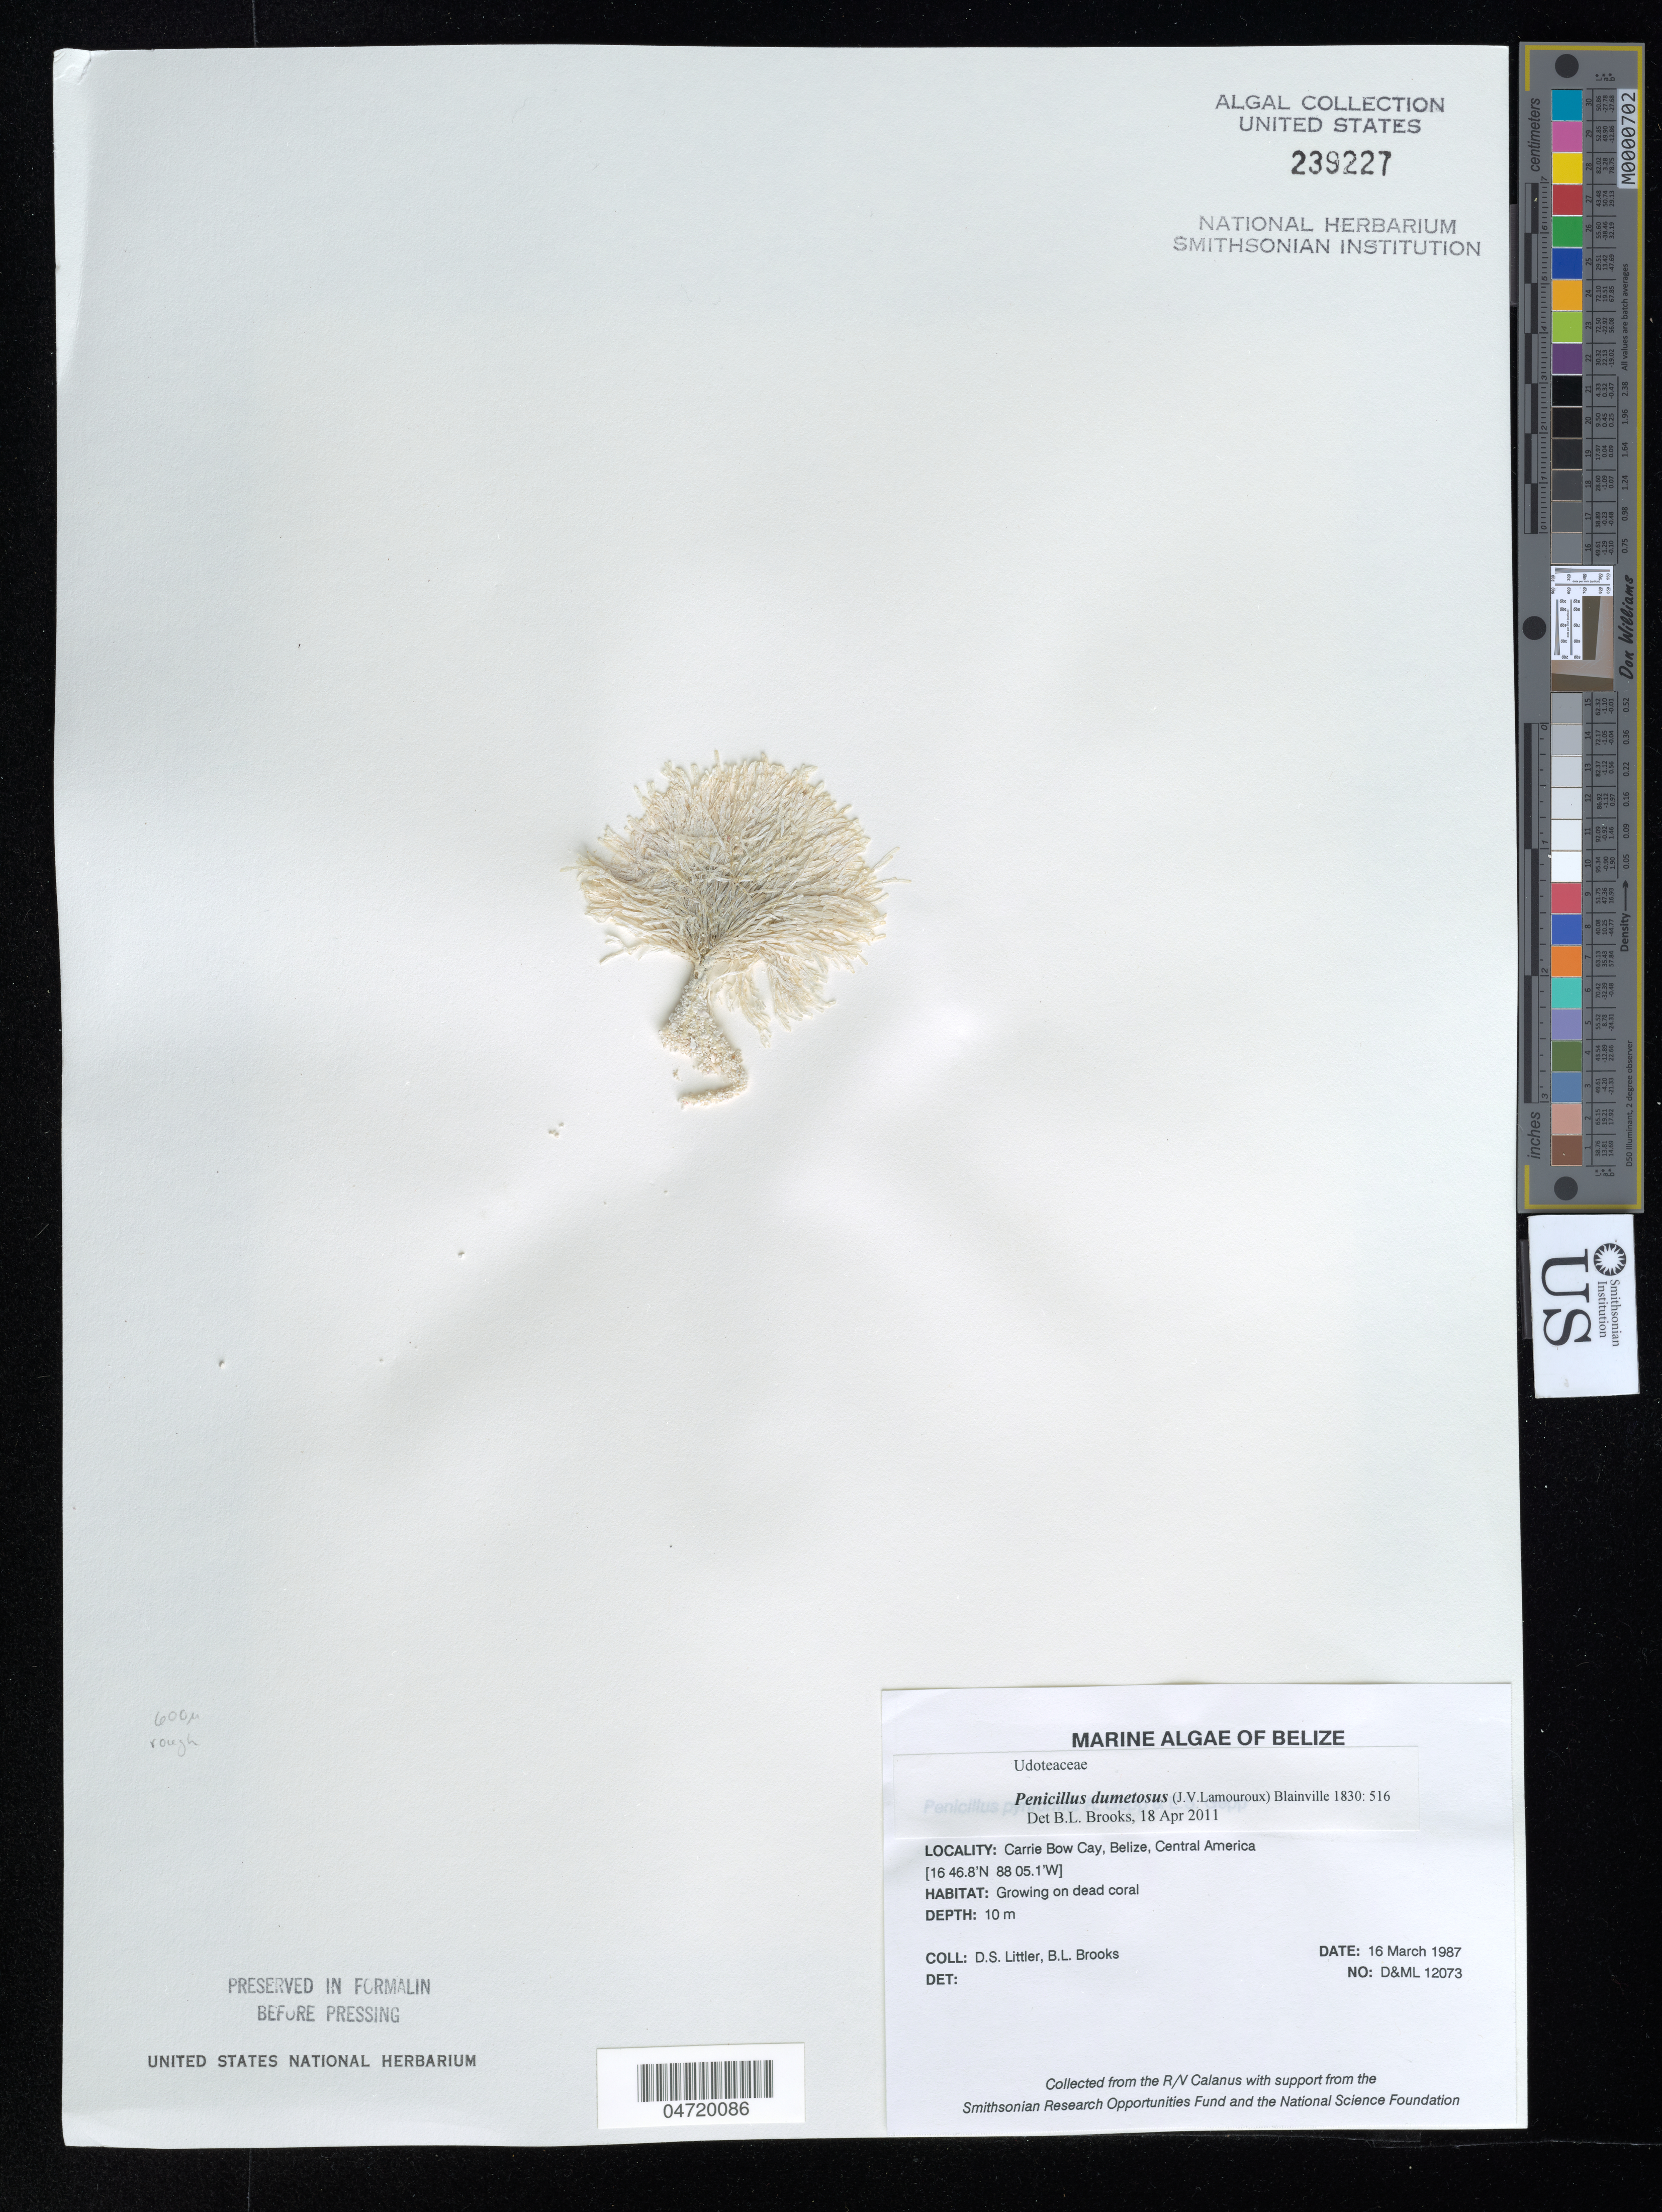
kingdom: Plantae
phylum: Chlorophyta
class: Ulvophyceae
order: Bryopsidales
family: Udoteaceae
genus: Penicillus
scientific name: Penicillus dumetosus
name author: (J.V.Lamouroux) Blainville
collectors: D. S. Littler & B. Brooks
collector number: D&ML12073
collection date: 1987-03-16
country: Belize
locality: Carrie Bow Cay.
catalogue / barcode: US 239227